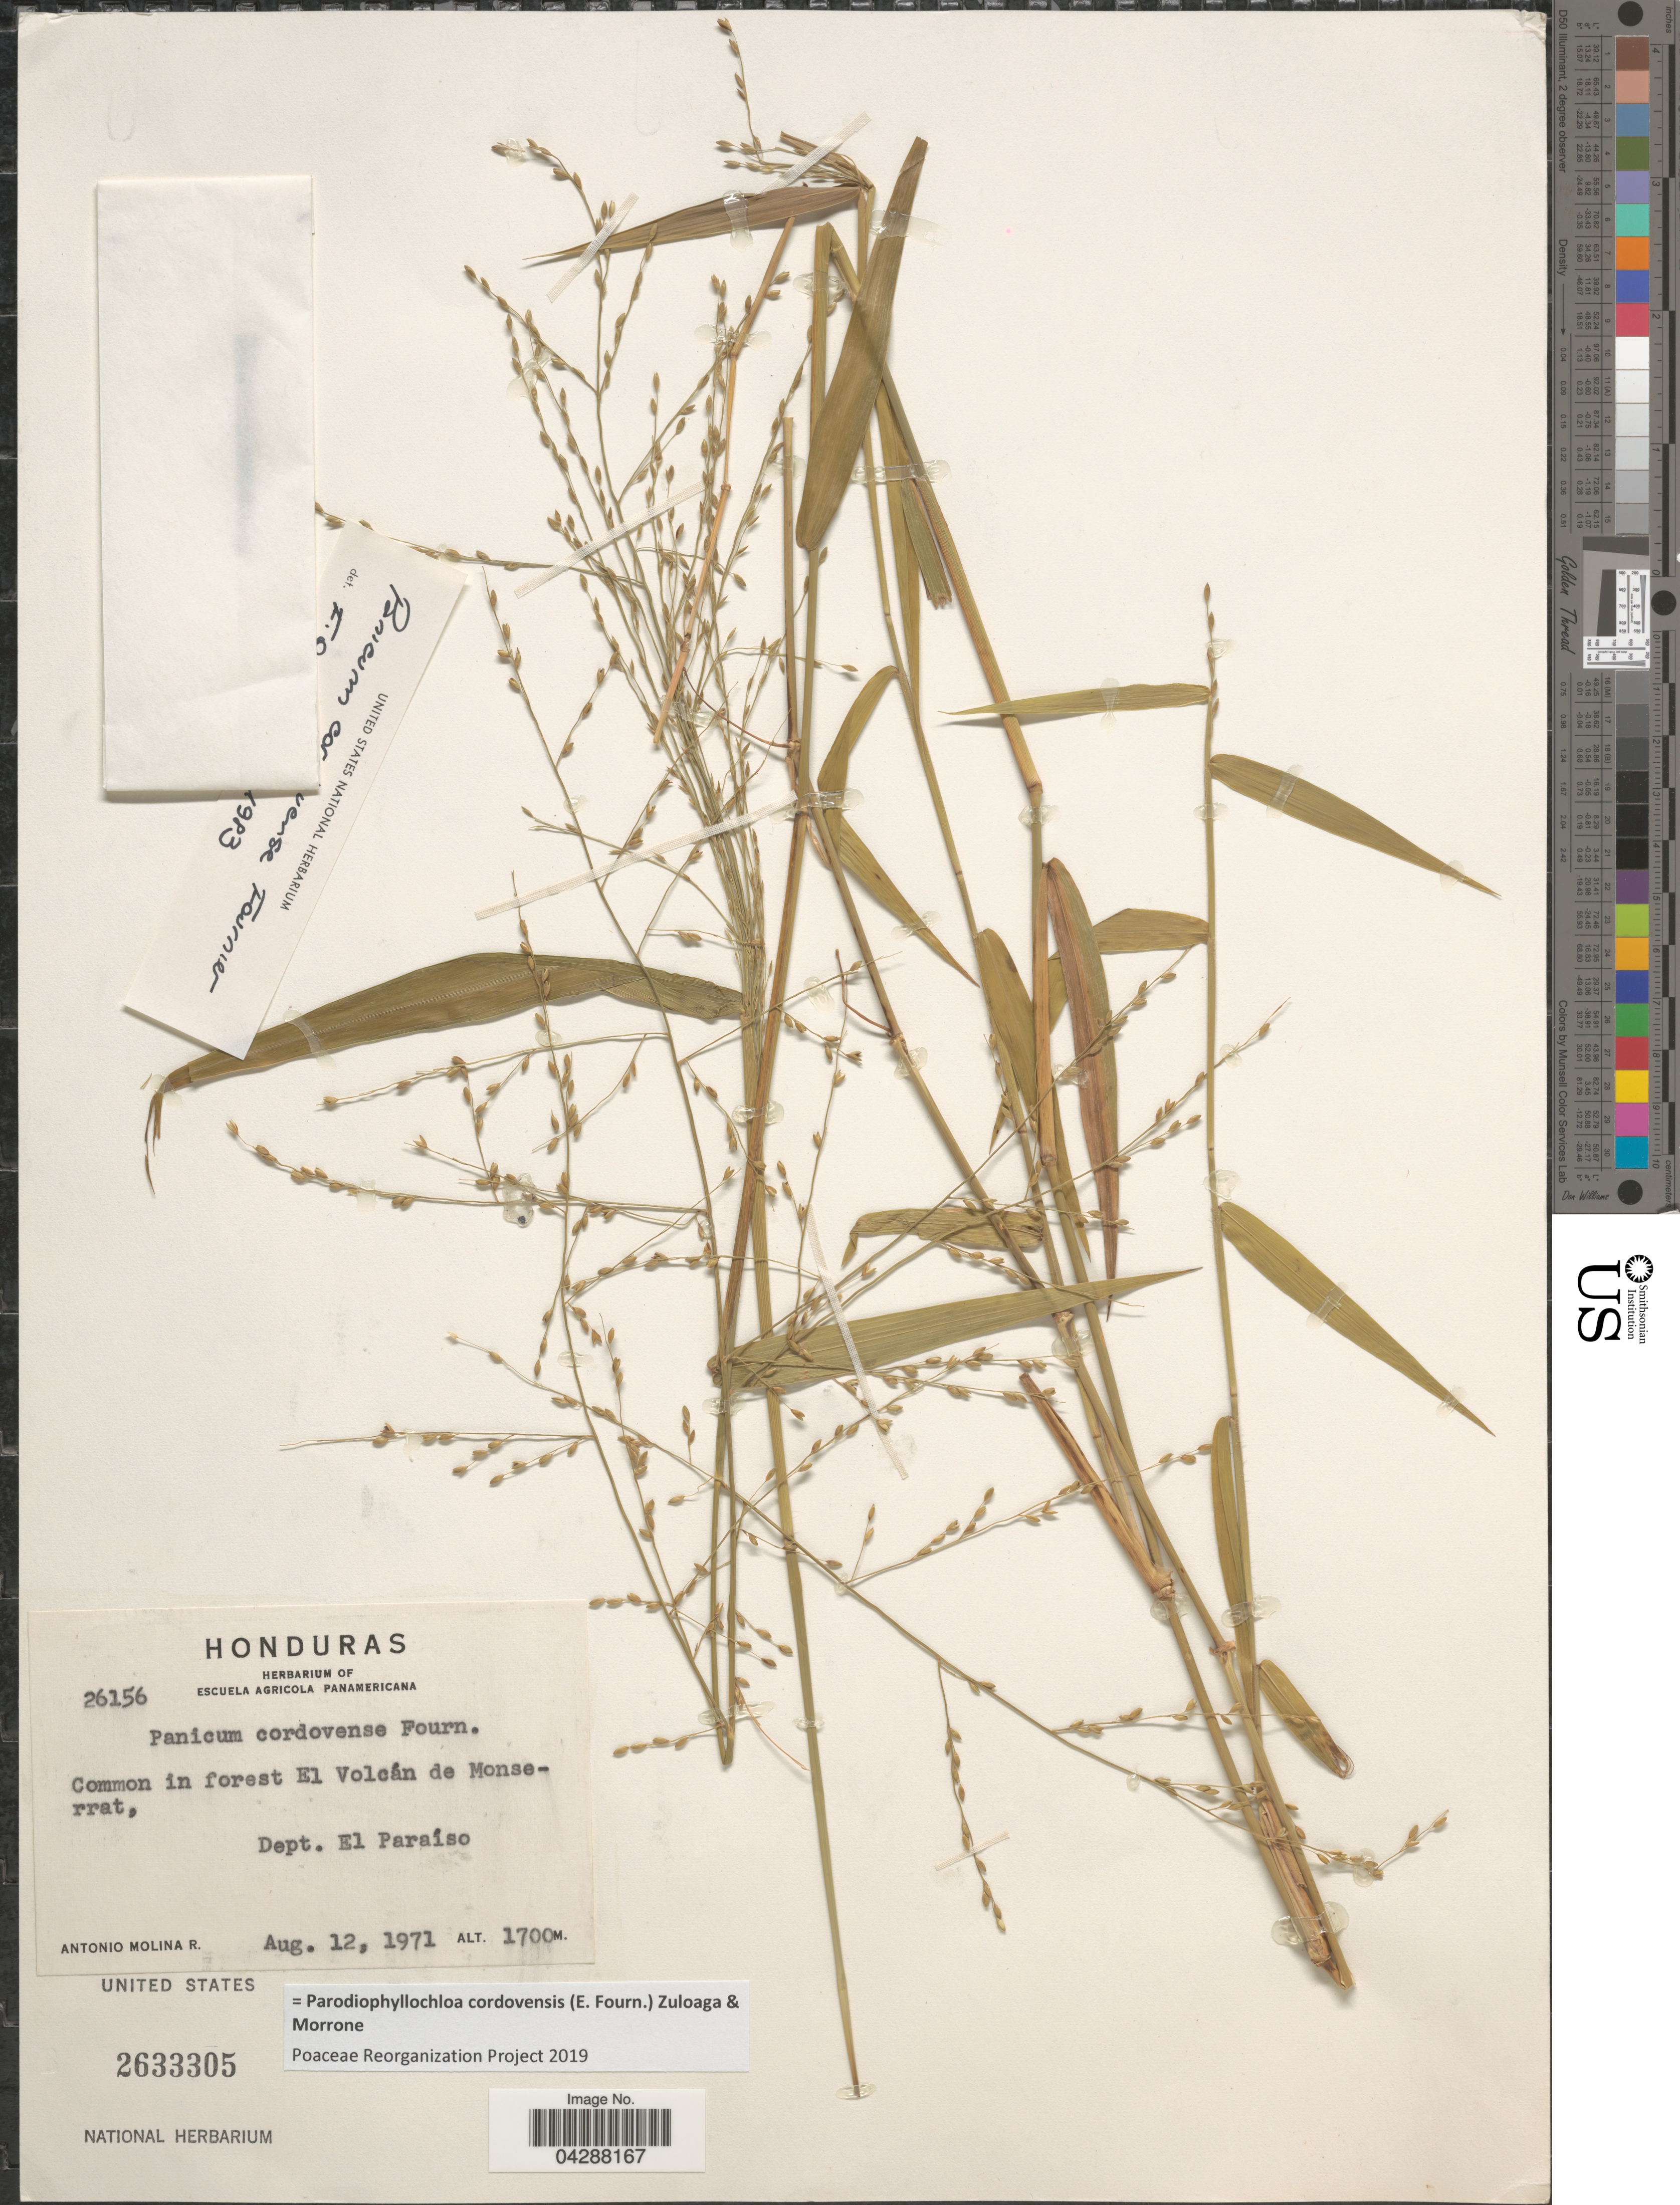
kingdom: Plantae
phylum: Tracheophyta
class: Liliopsida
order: Poales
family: Poaceae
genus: Parodiophyllochloa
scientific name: Parodiophyllochloa cordovensis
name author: (E. Fourn.) Zuloaga & Morrone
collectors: A. Molina R.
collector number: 26156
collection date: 1971-08-12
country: Honduras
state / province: El Paraiso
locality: Common in forest El Volcan de Monserrat, Dept. El Paraiso.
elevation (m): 1700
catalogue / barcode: US 2633305